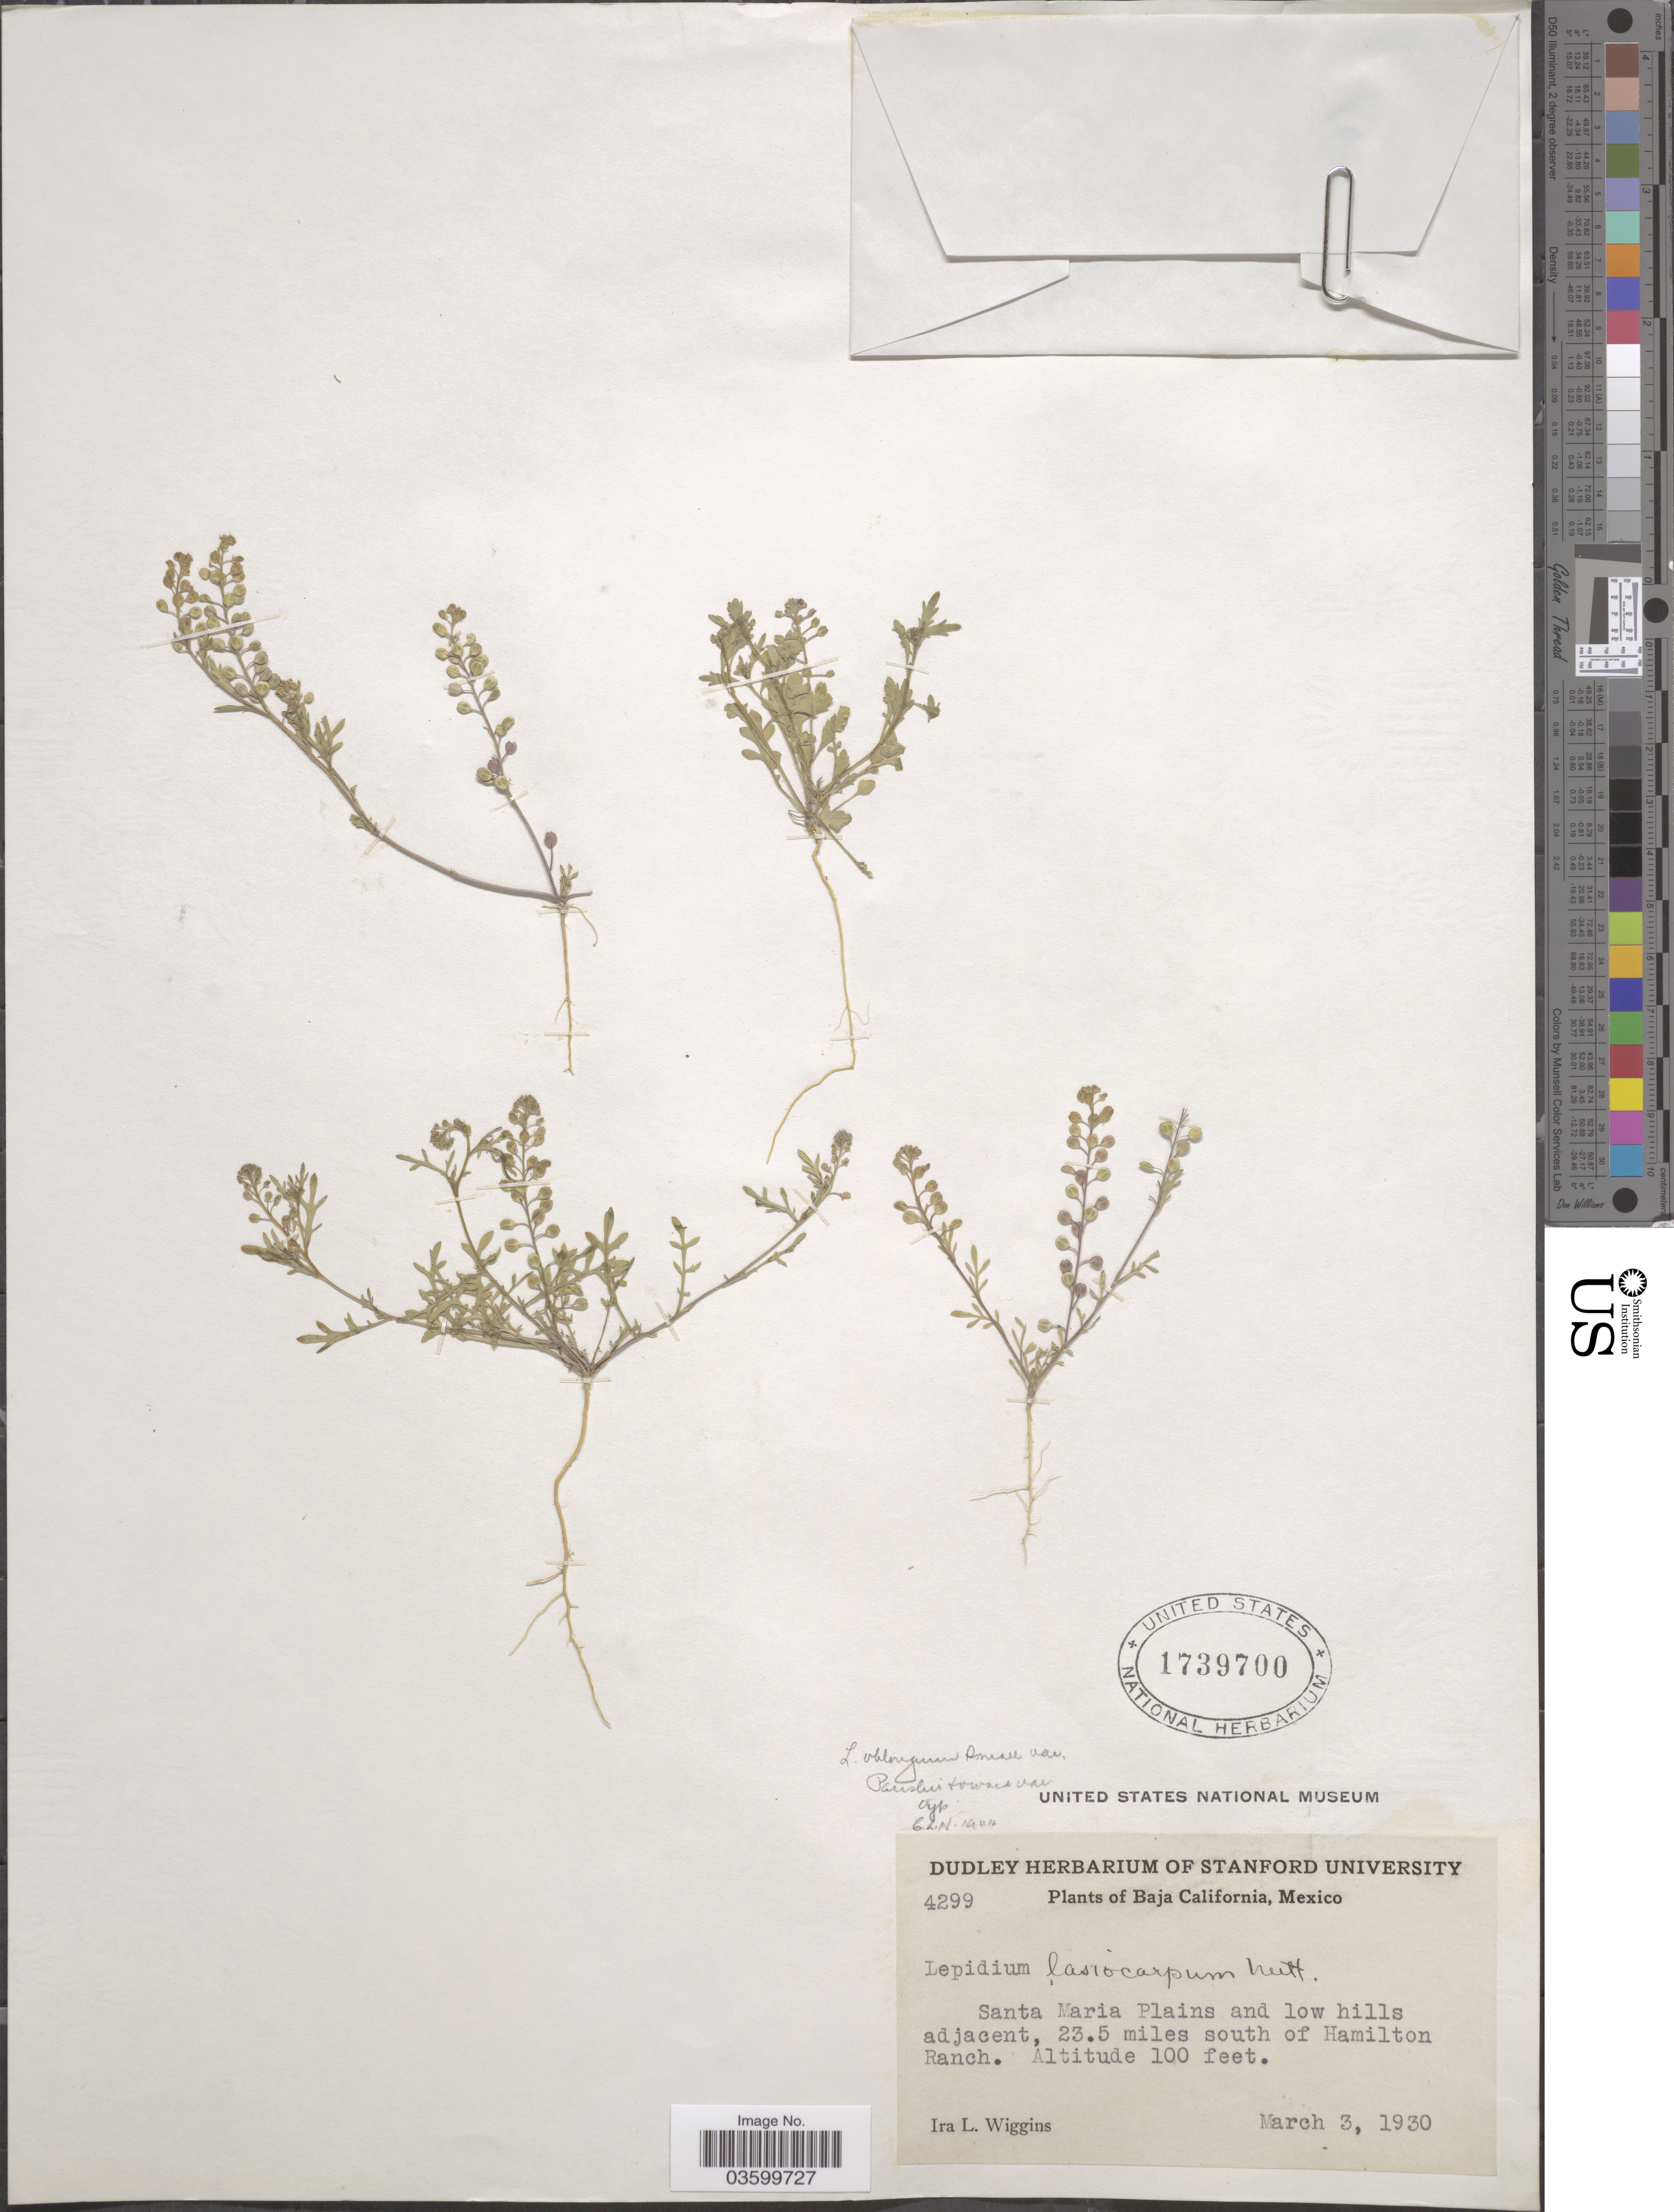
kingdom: Plantae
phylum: Tracheophyta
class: Magnoliopsida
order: Brassicales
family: Brassicaceae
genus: Lepidium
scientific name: Lepidium oblongum var. insulare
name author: C.L. Hitchc.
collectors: I. L. Wiggins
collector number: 4299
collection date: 1930-03-03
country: Mexico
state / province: Baja California Norte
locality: Santa Maria Plains and low hills adjacent, 23.5 miles south of Hamilton Ranch.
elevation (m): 30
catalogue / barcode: US 1739700